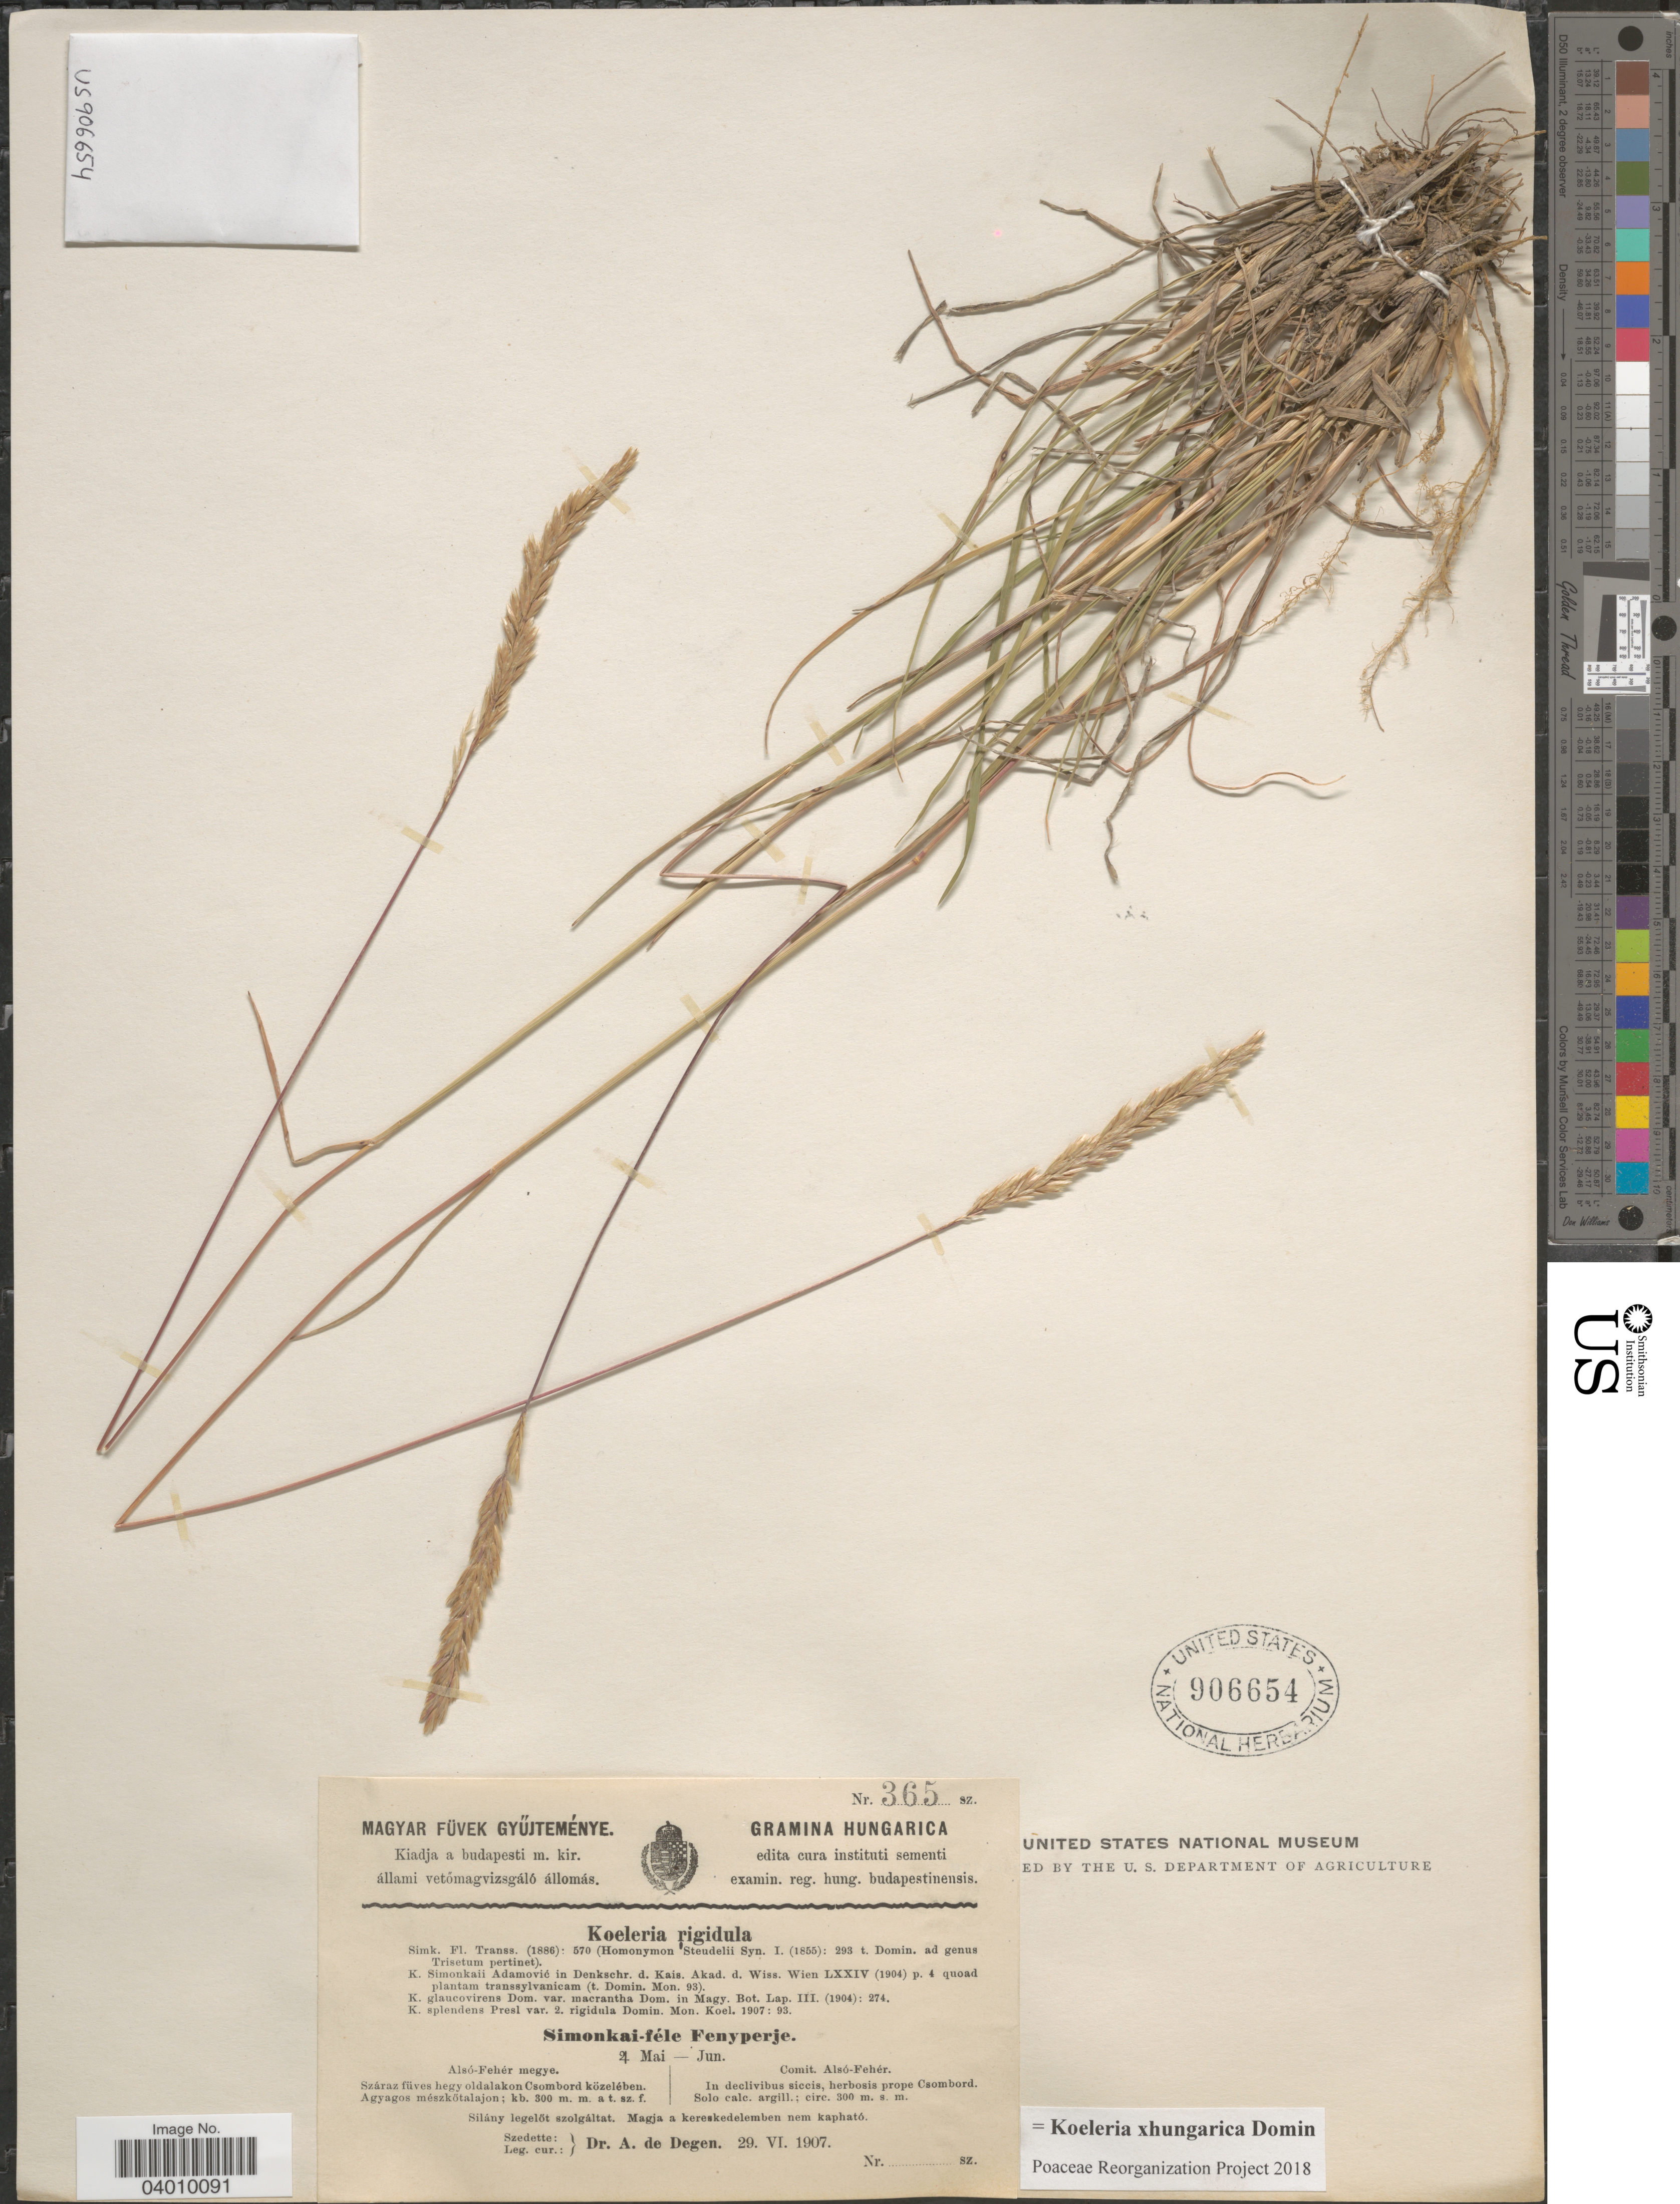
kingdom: Plantae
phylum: Tracheophyta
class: Liliopsida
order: Poales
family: Poaceae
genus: Koeleria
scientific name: Koeleria x hungarica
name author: Domin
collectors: A. Degen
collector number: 365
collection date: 1907-06-29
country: Hungary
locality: Hungarica. Comit. Alsó-Fehér. In declivibus siccis, herbosis prope Csombord.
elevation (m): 300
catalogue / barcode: US 906654